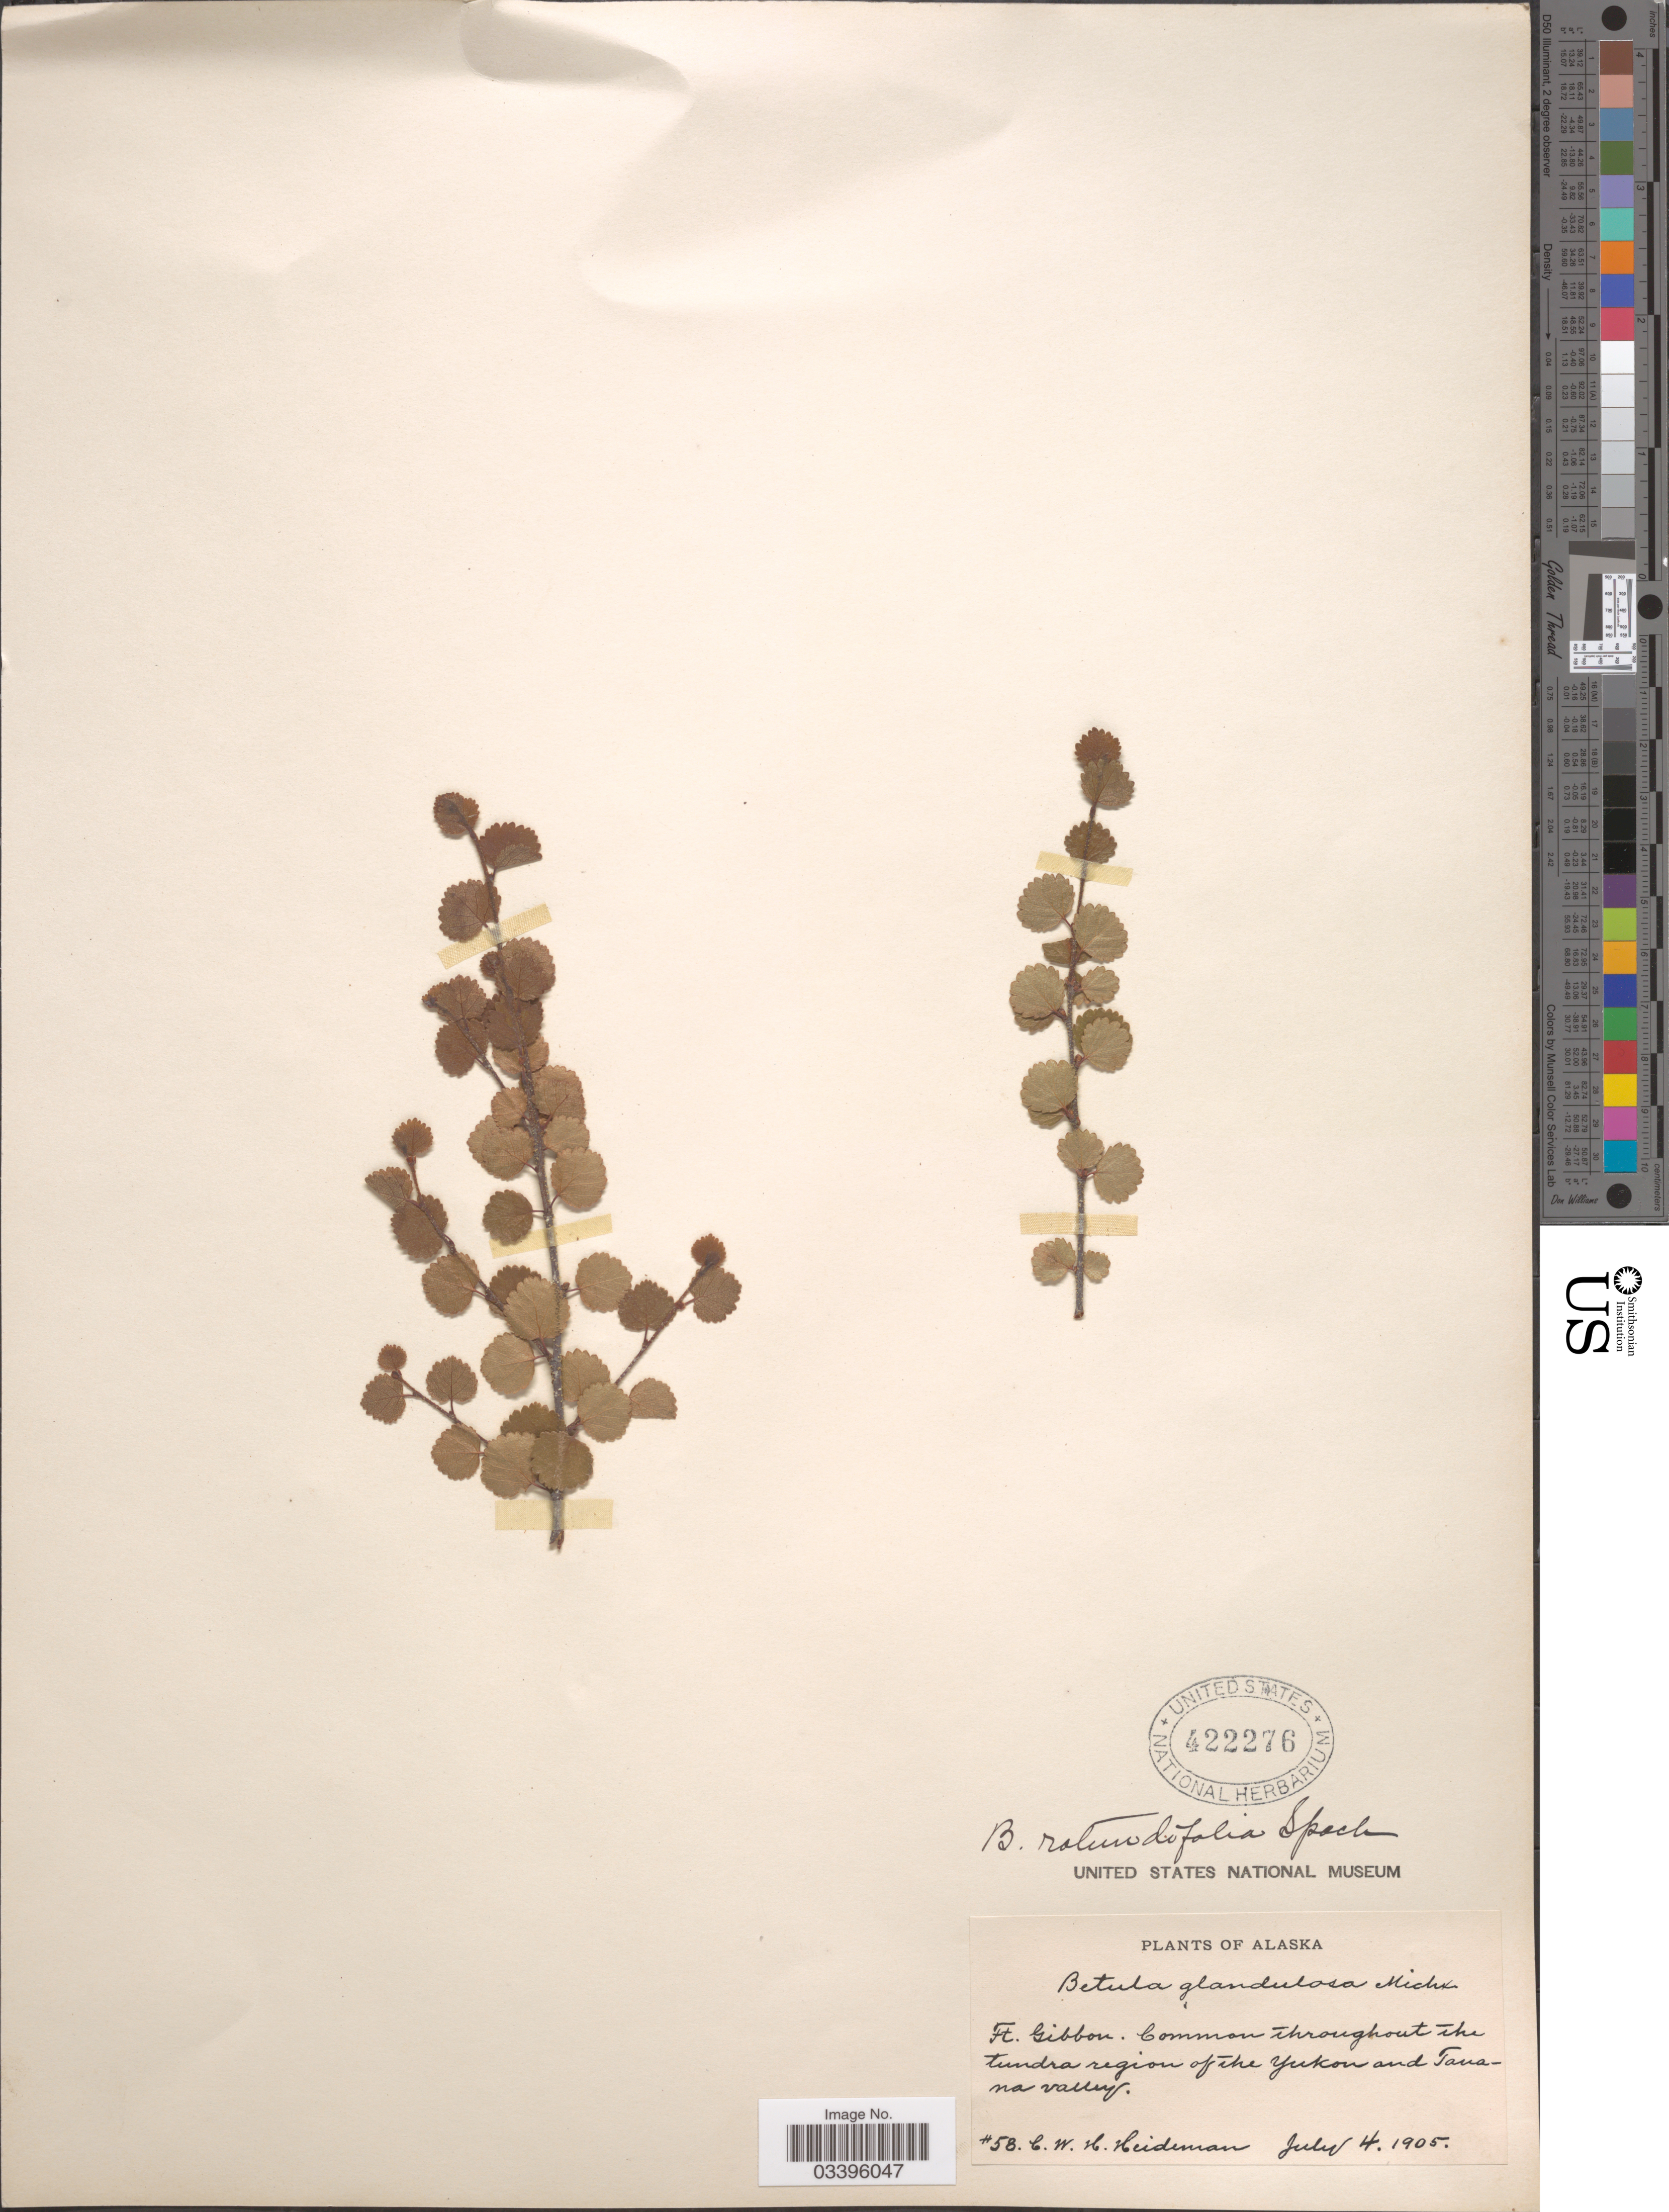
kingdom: Plantae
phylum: Tracheophyta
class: Magnoliopsida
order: Fagales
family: Betulaceae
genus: Betula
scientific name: Betula nana subsp. exilis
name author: L.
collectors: C. Heideman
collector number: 58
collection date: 1905-07-04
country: United States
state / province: Alaska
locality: Ft. Gibbon. Common throughout the tundra region of the Yukon and Tanana valley.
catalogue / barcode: US 422276